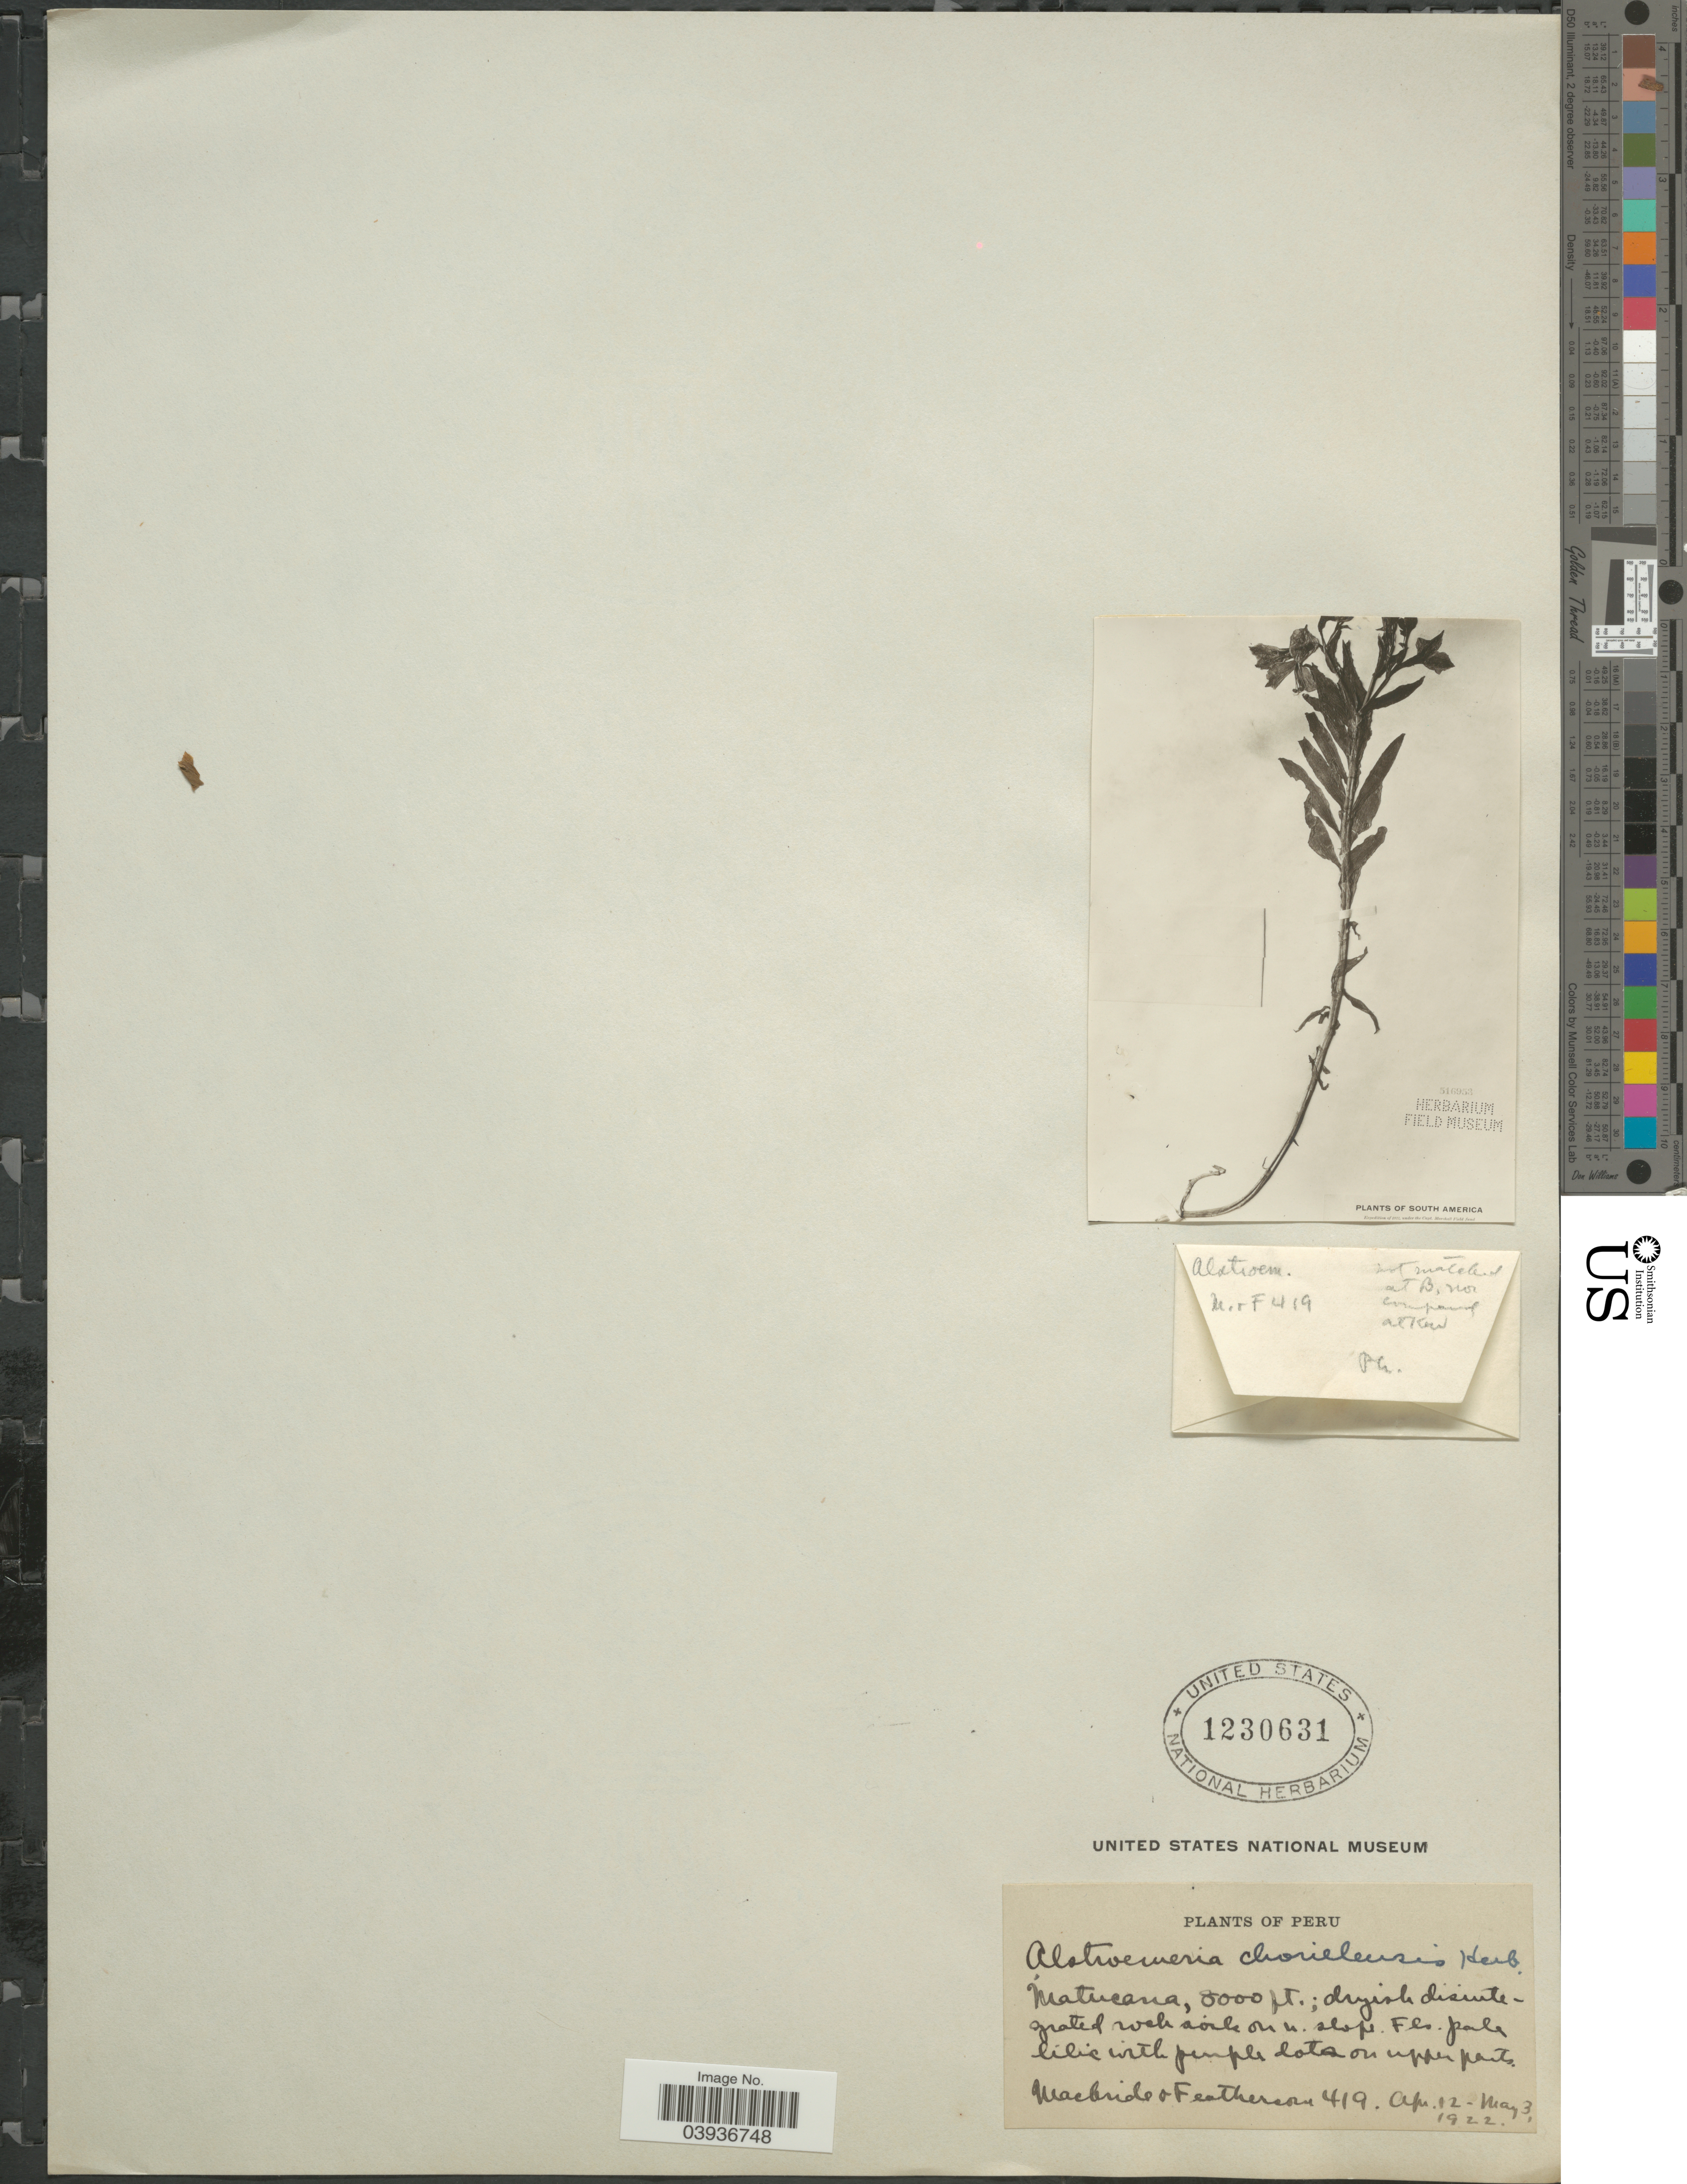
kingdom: Plantae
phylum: Tracheophyta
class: Liliopsida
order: Liliales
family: Alstroemeriaceae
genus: Alstroemeria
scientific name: Alstroemeria chorillensis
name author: Herb.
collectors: Macbride, -- & -. Featherstone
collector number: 419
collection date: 1922-04-12/1922-05-03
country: Peru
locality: Matucana.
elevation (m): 2438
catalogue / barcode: US 1230631